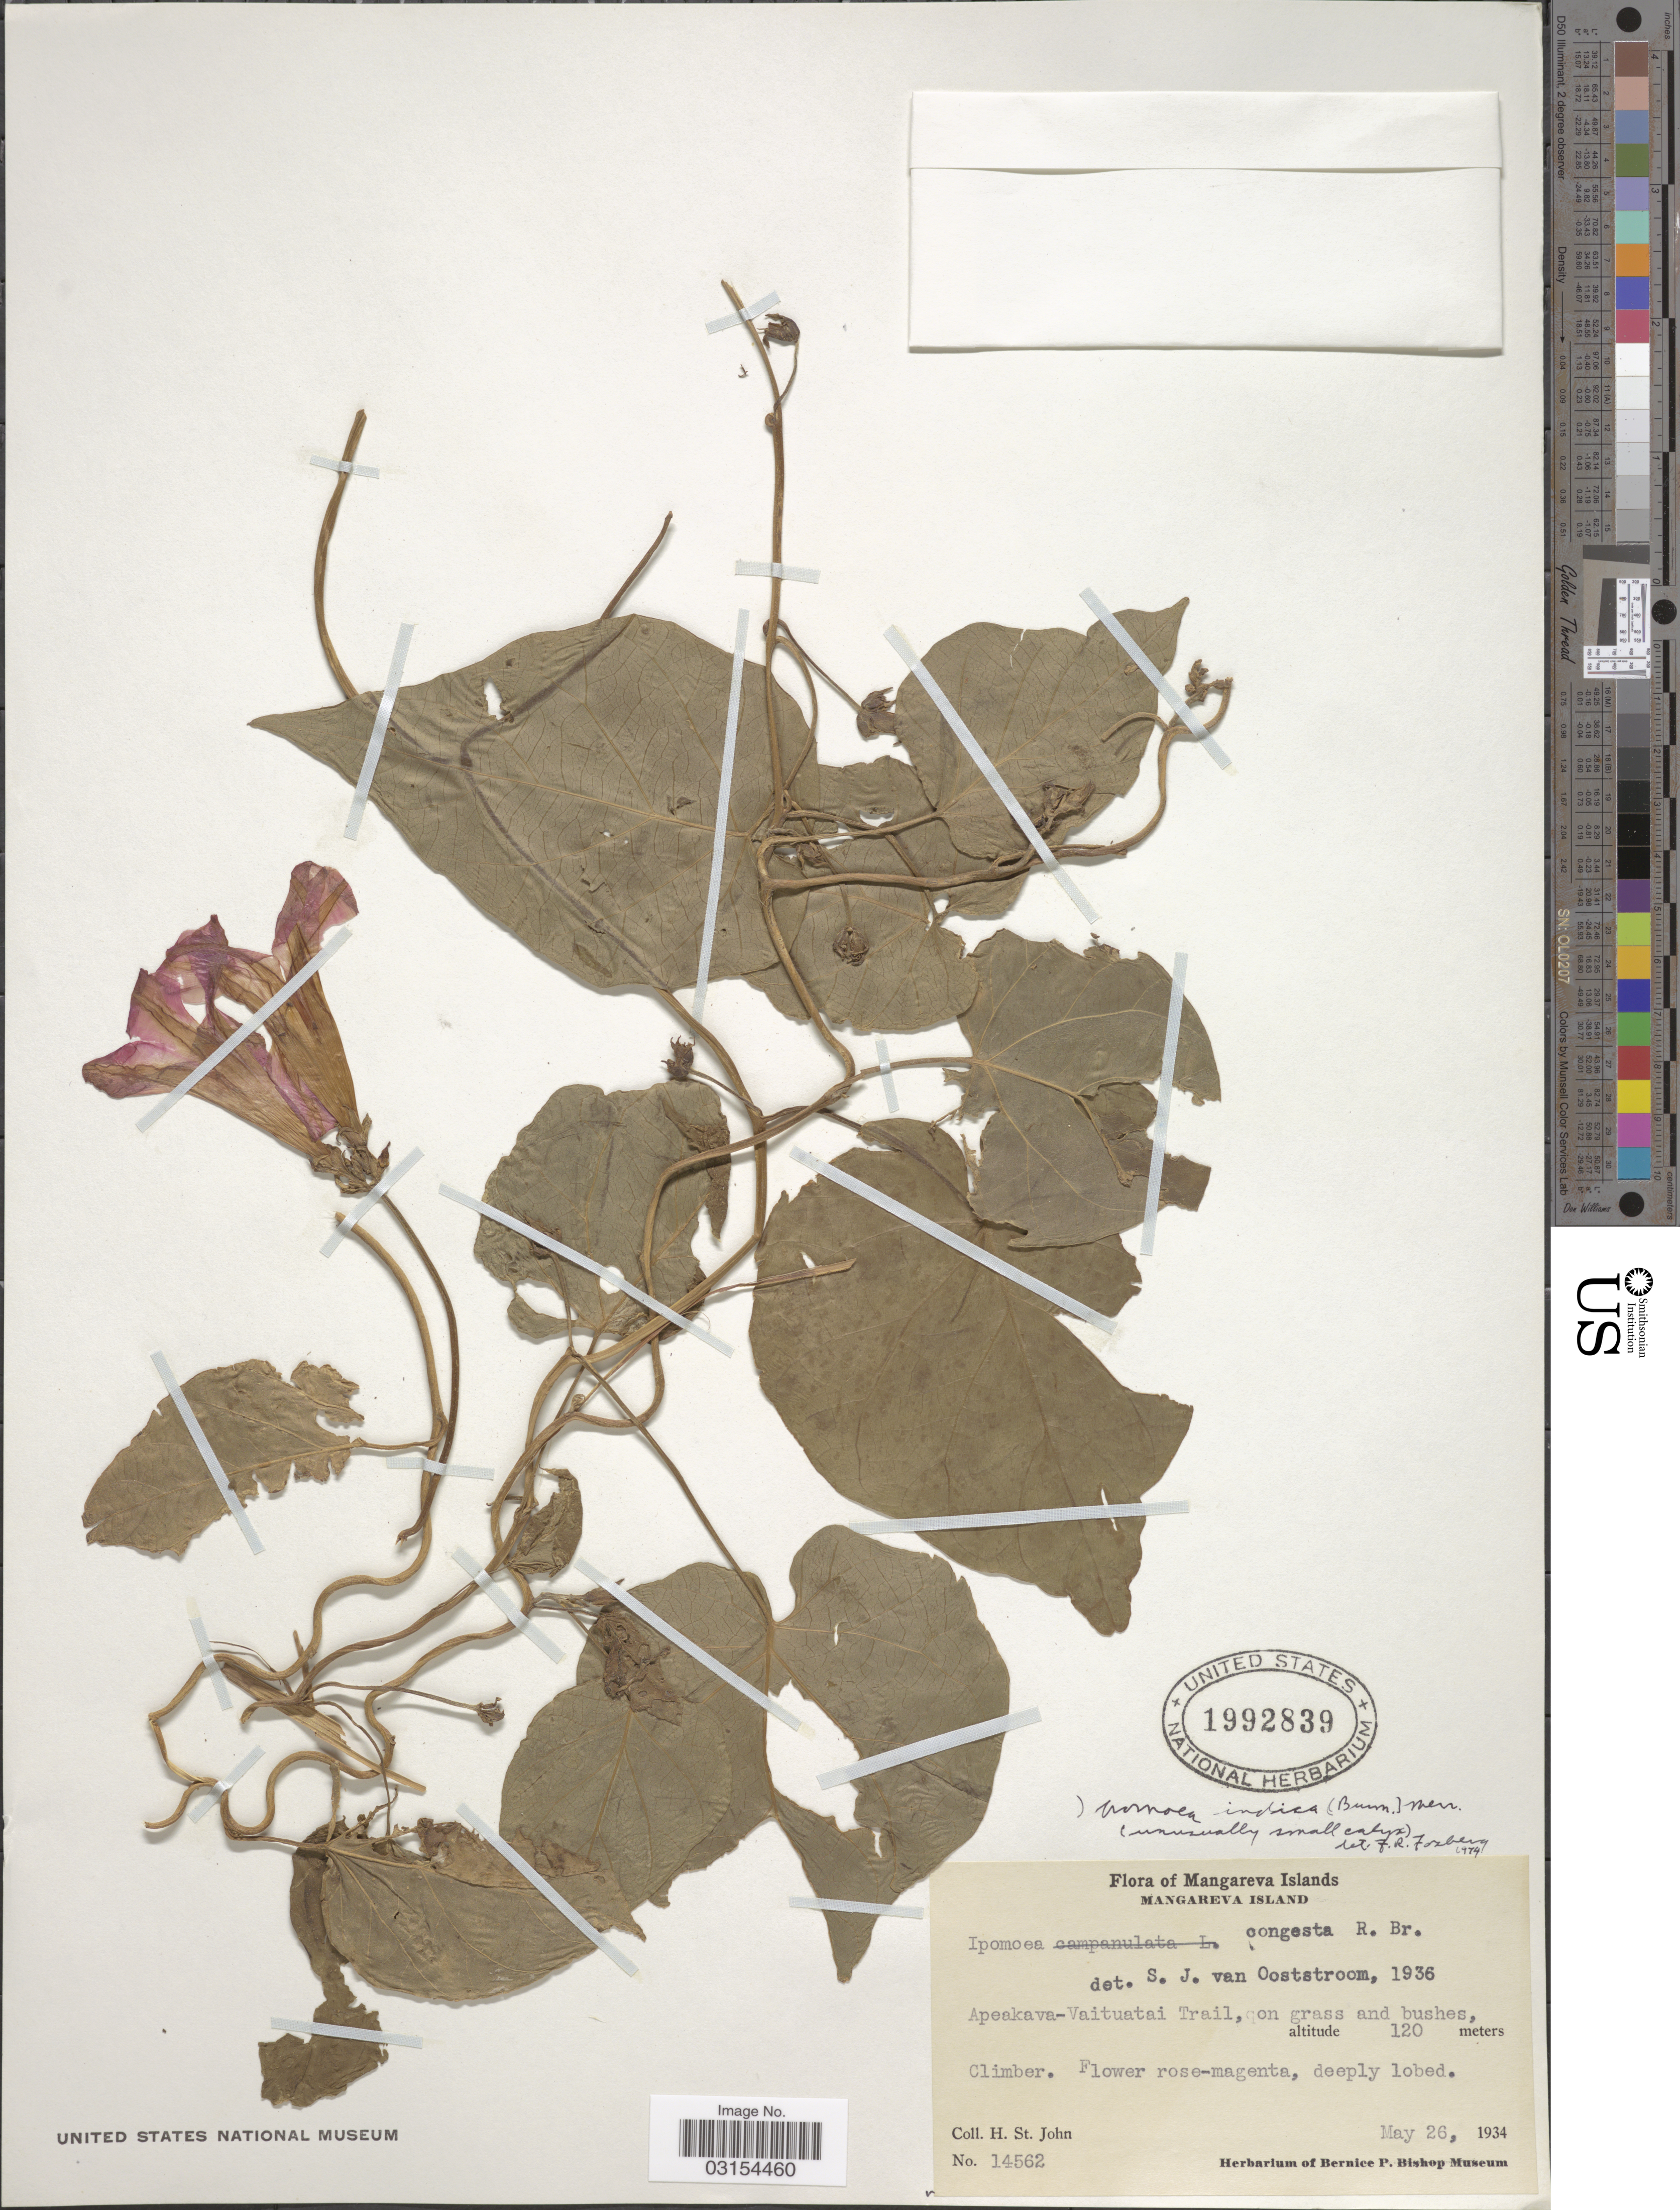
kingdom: Plantae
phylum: Tracheophyta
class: Magnoliopsida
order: Solanales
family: Convolvulaceae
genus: Ipomoea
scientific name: Ipomoea indica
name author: (Burm.) Merr.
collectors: H. St. John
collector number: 14562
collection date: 1934-05-26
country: French Polynesia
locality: Mangareva Islands. Apeakava-Vaituatai Trail.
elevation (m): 120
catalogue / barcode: US 1992839